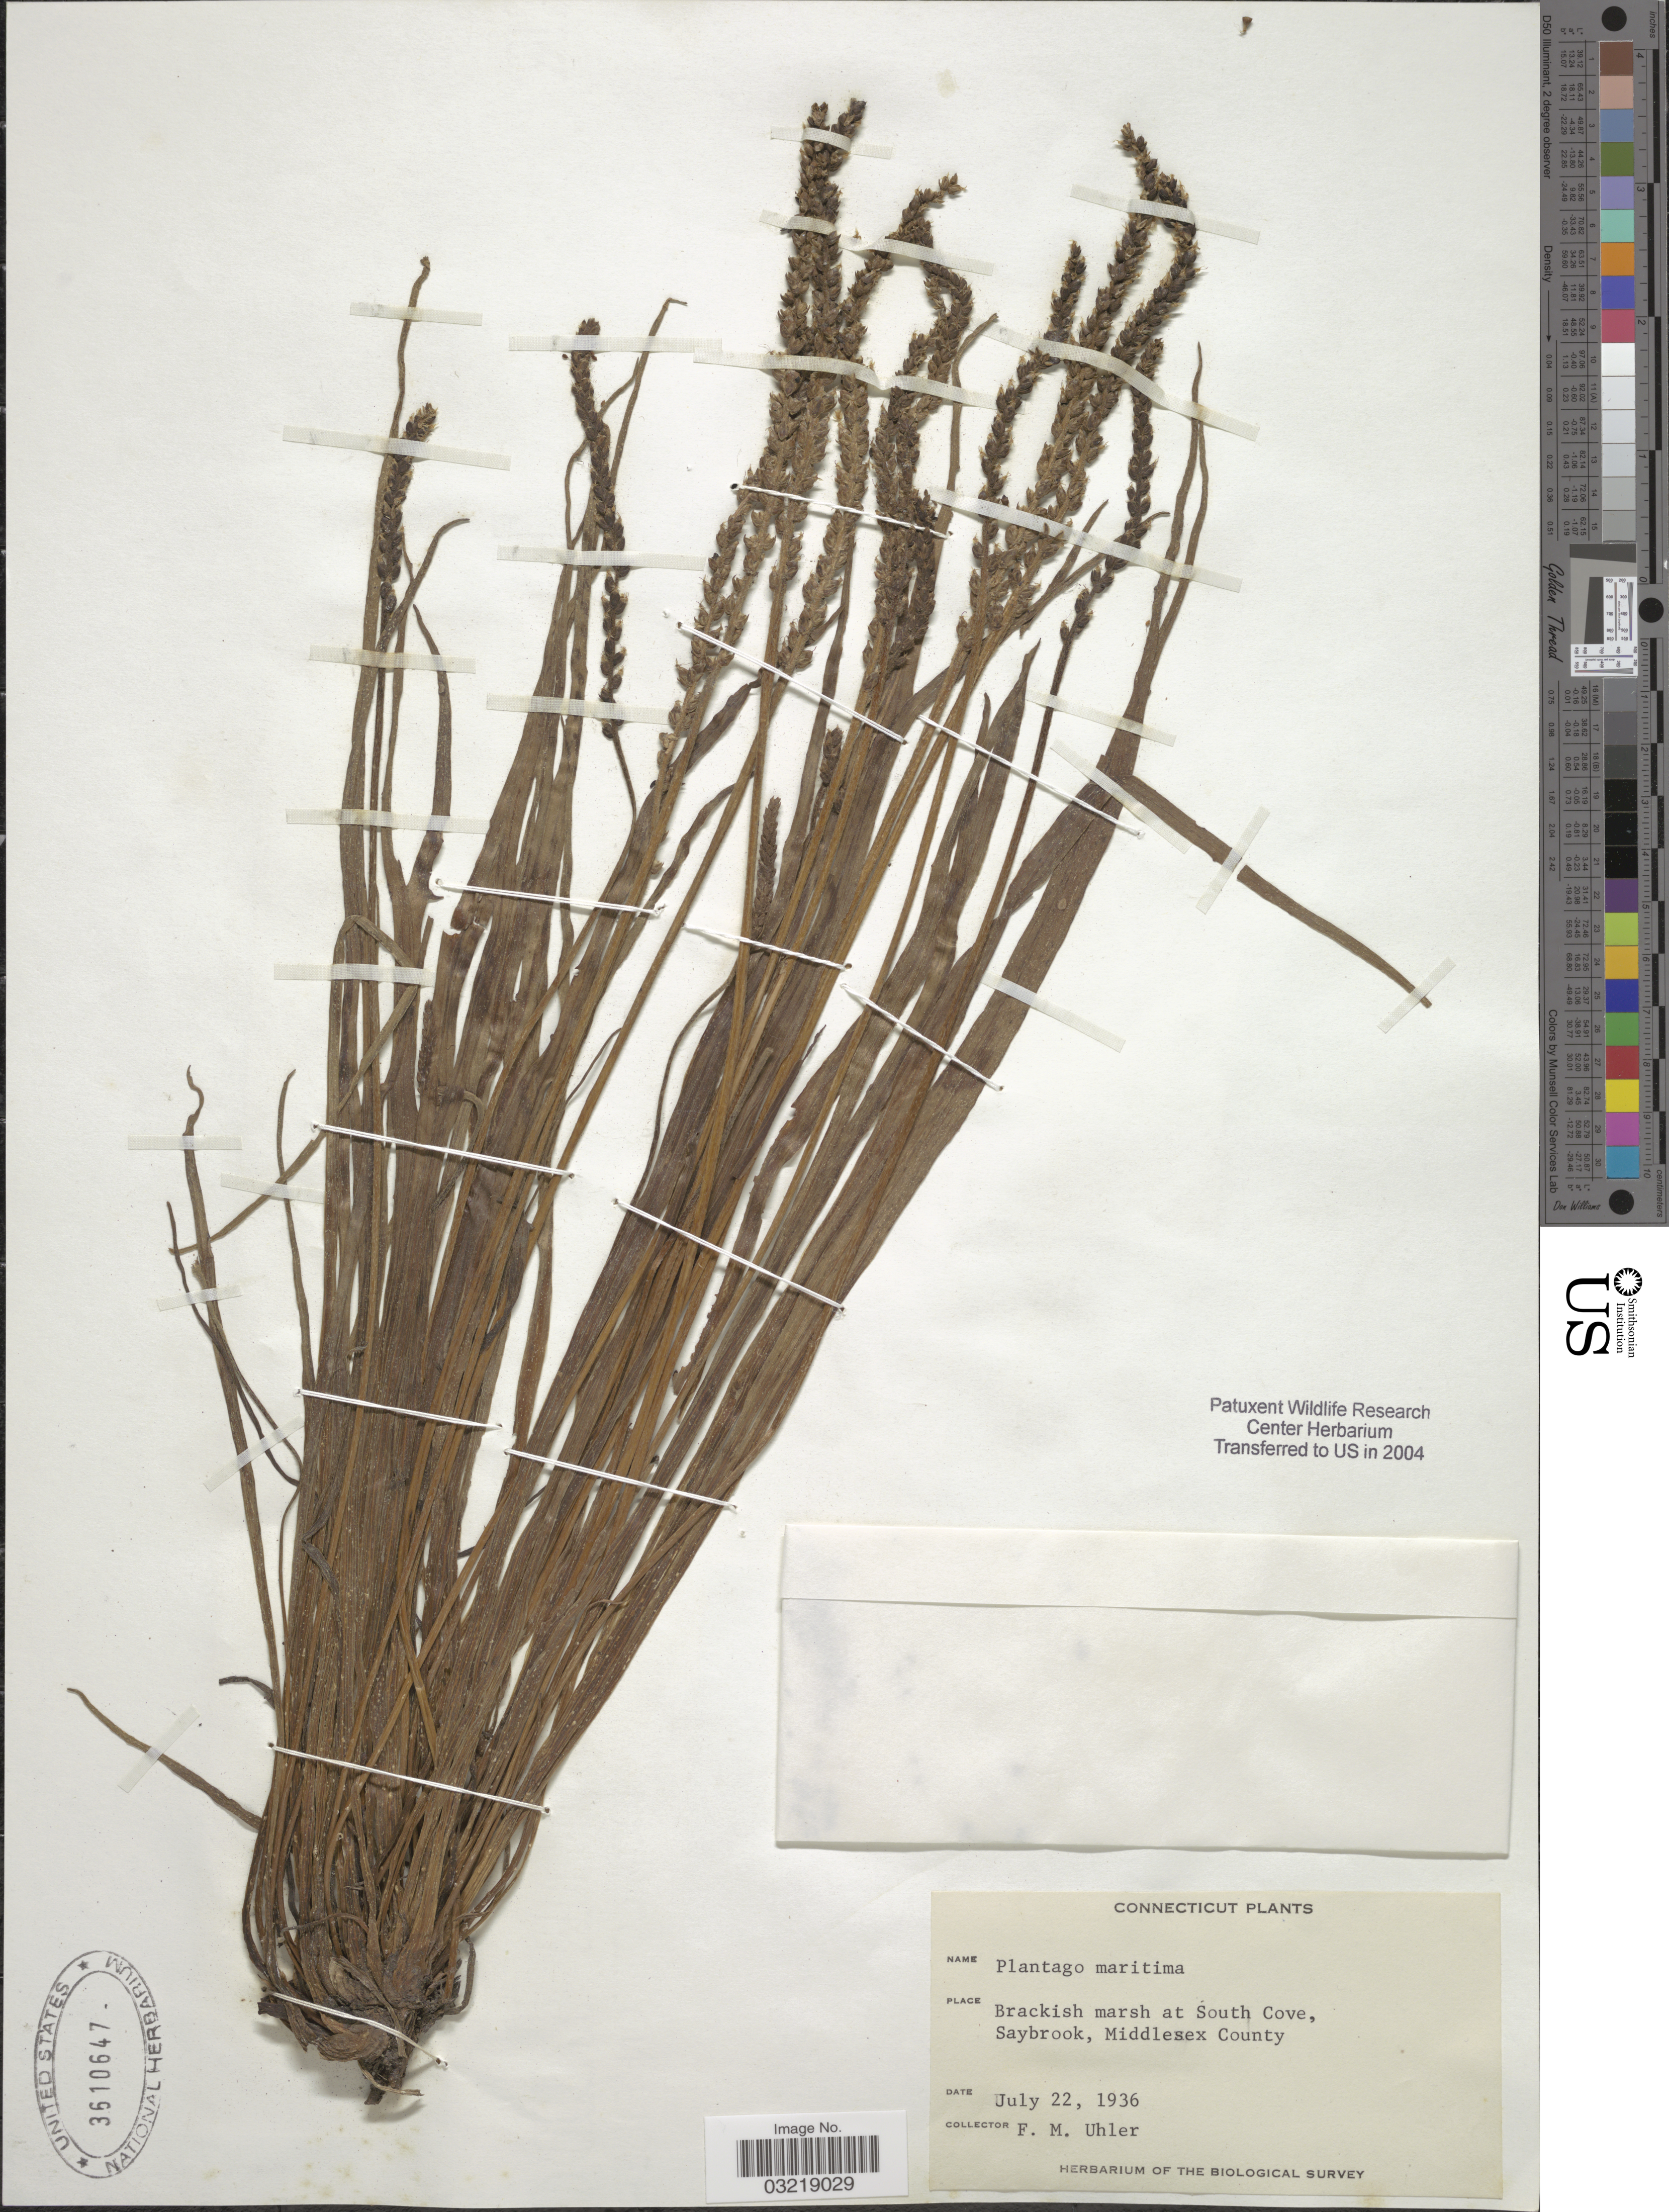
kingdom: Plantae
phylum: Tracheophyta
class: Magnoliopsida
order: Lamiales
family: Plantaginaceae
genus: Plantago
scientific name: Plantago maritima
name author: L.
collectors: F. M. Uhler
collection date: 1936-07-22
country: United States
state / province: Connecticut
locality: Brackish marsh at South Cove, Saybrook, Middlesex County.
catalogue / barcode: US 3610647